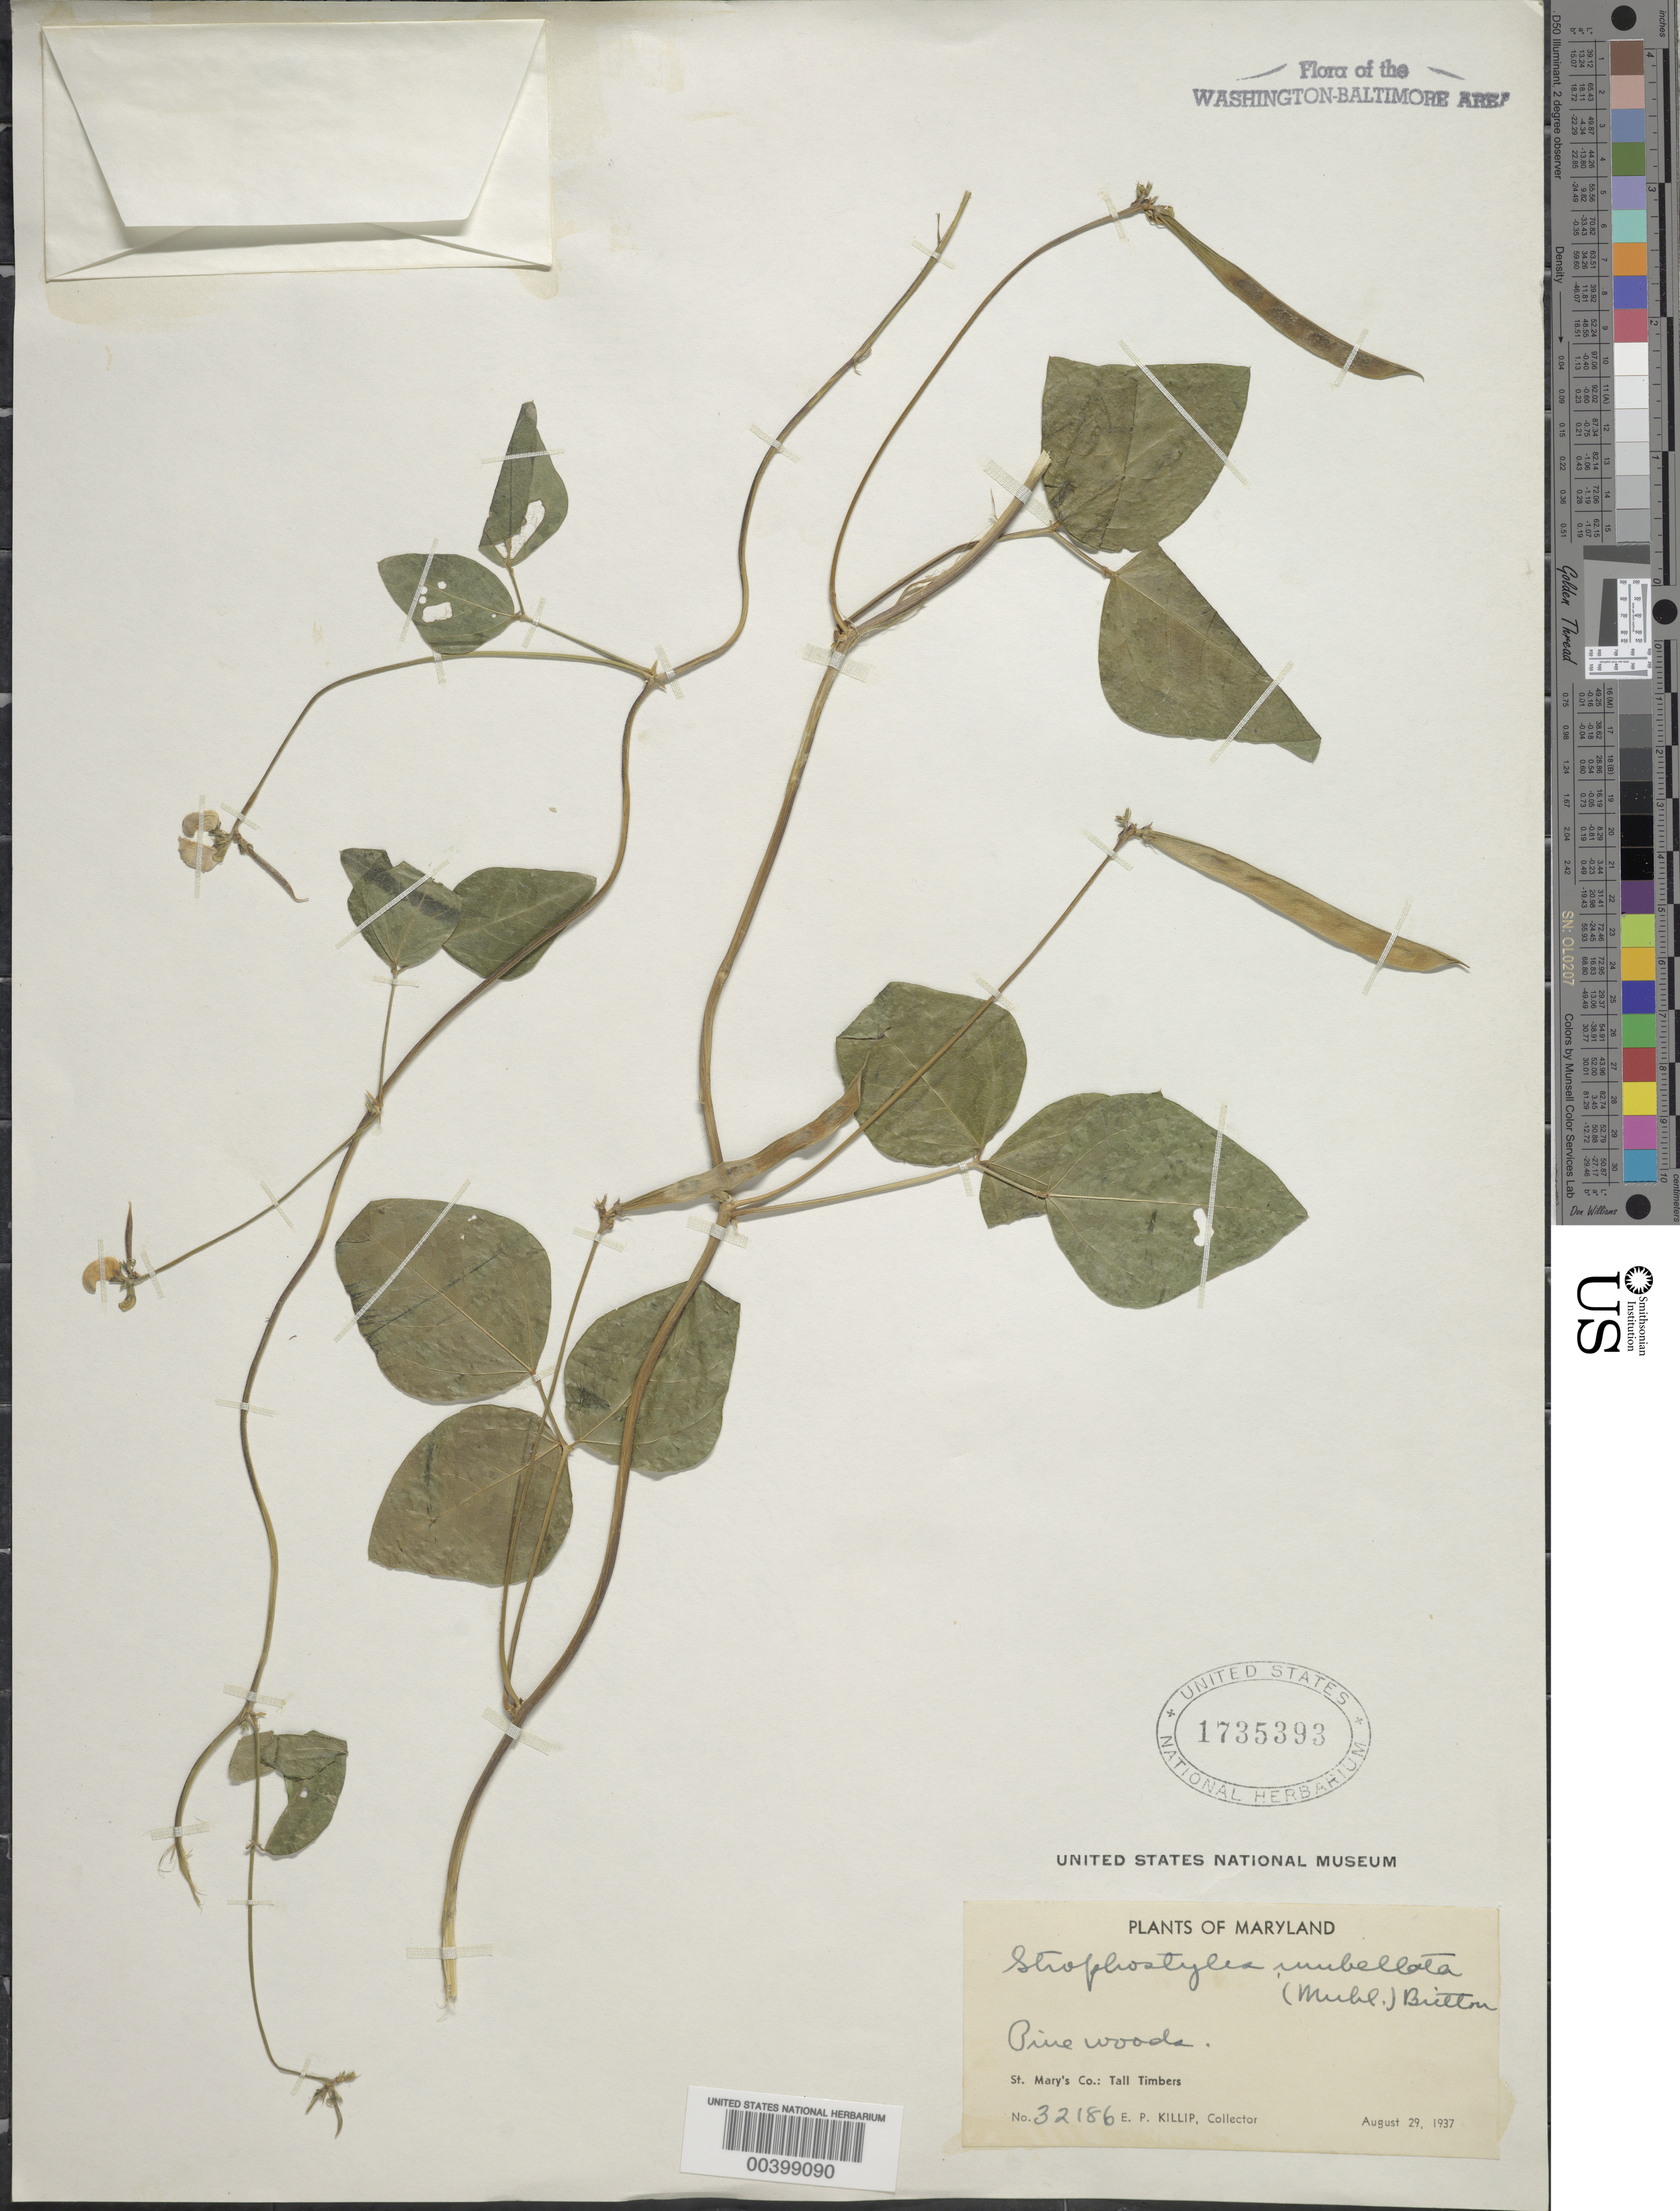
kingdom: Plantae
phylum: Tracheophyta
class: Magnoliopsida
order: Fabales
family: Fabaceae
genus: Strophostyles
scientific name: Strophostyles helvola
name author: (L.) Elliott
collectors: E. P. Killip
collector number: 32186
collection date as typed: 29 Aug 1937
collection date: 1937-08-29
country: United States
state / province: Maryland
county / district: St. Mary's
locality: Tall Timbers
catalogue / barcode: US 1735393